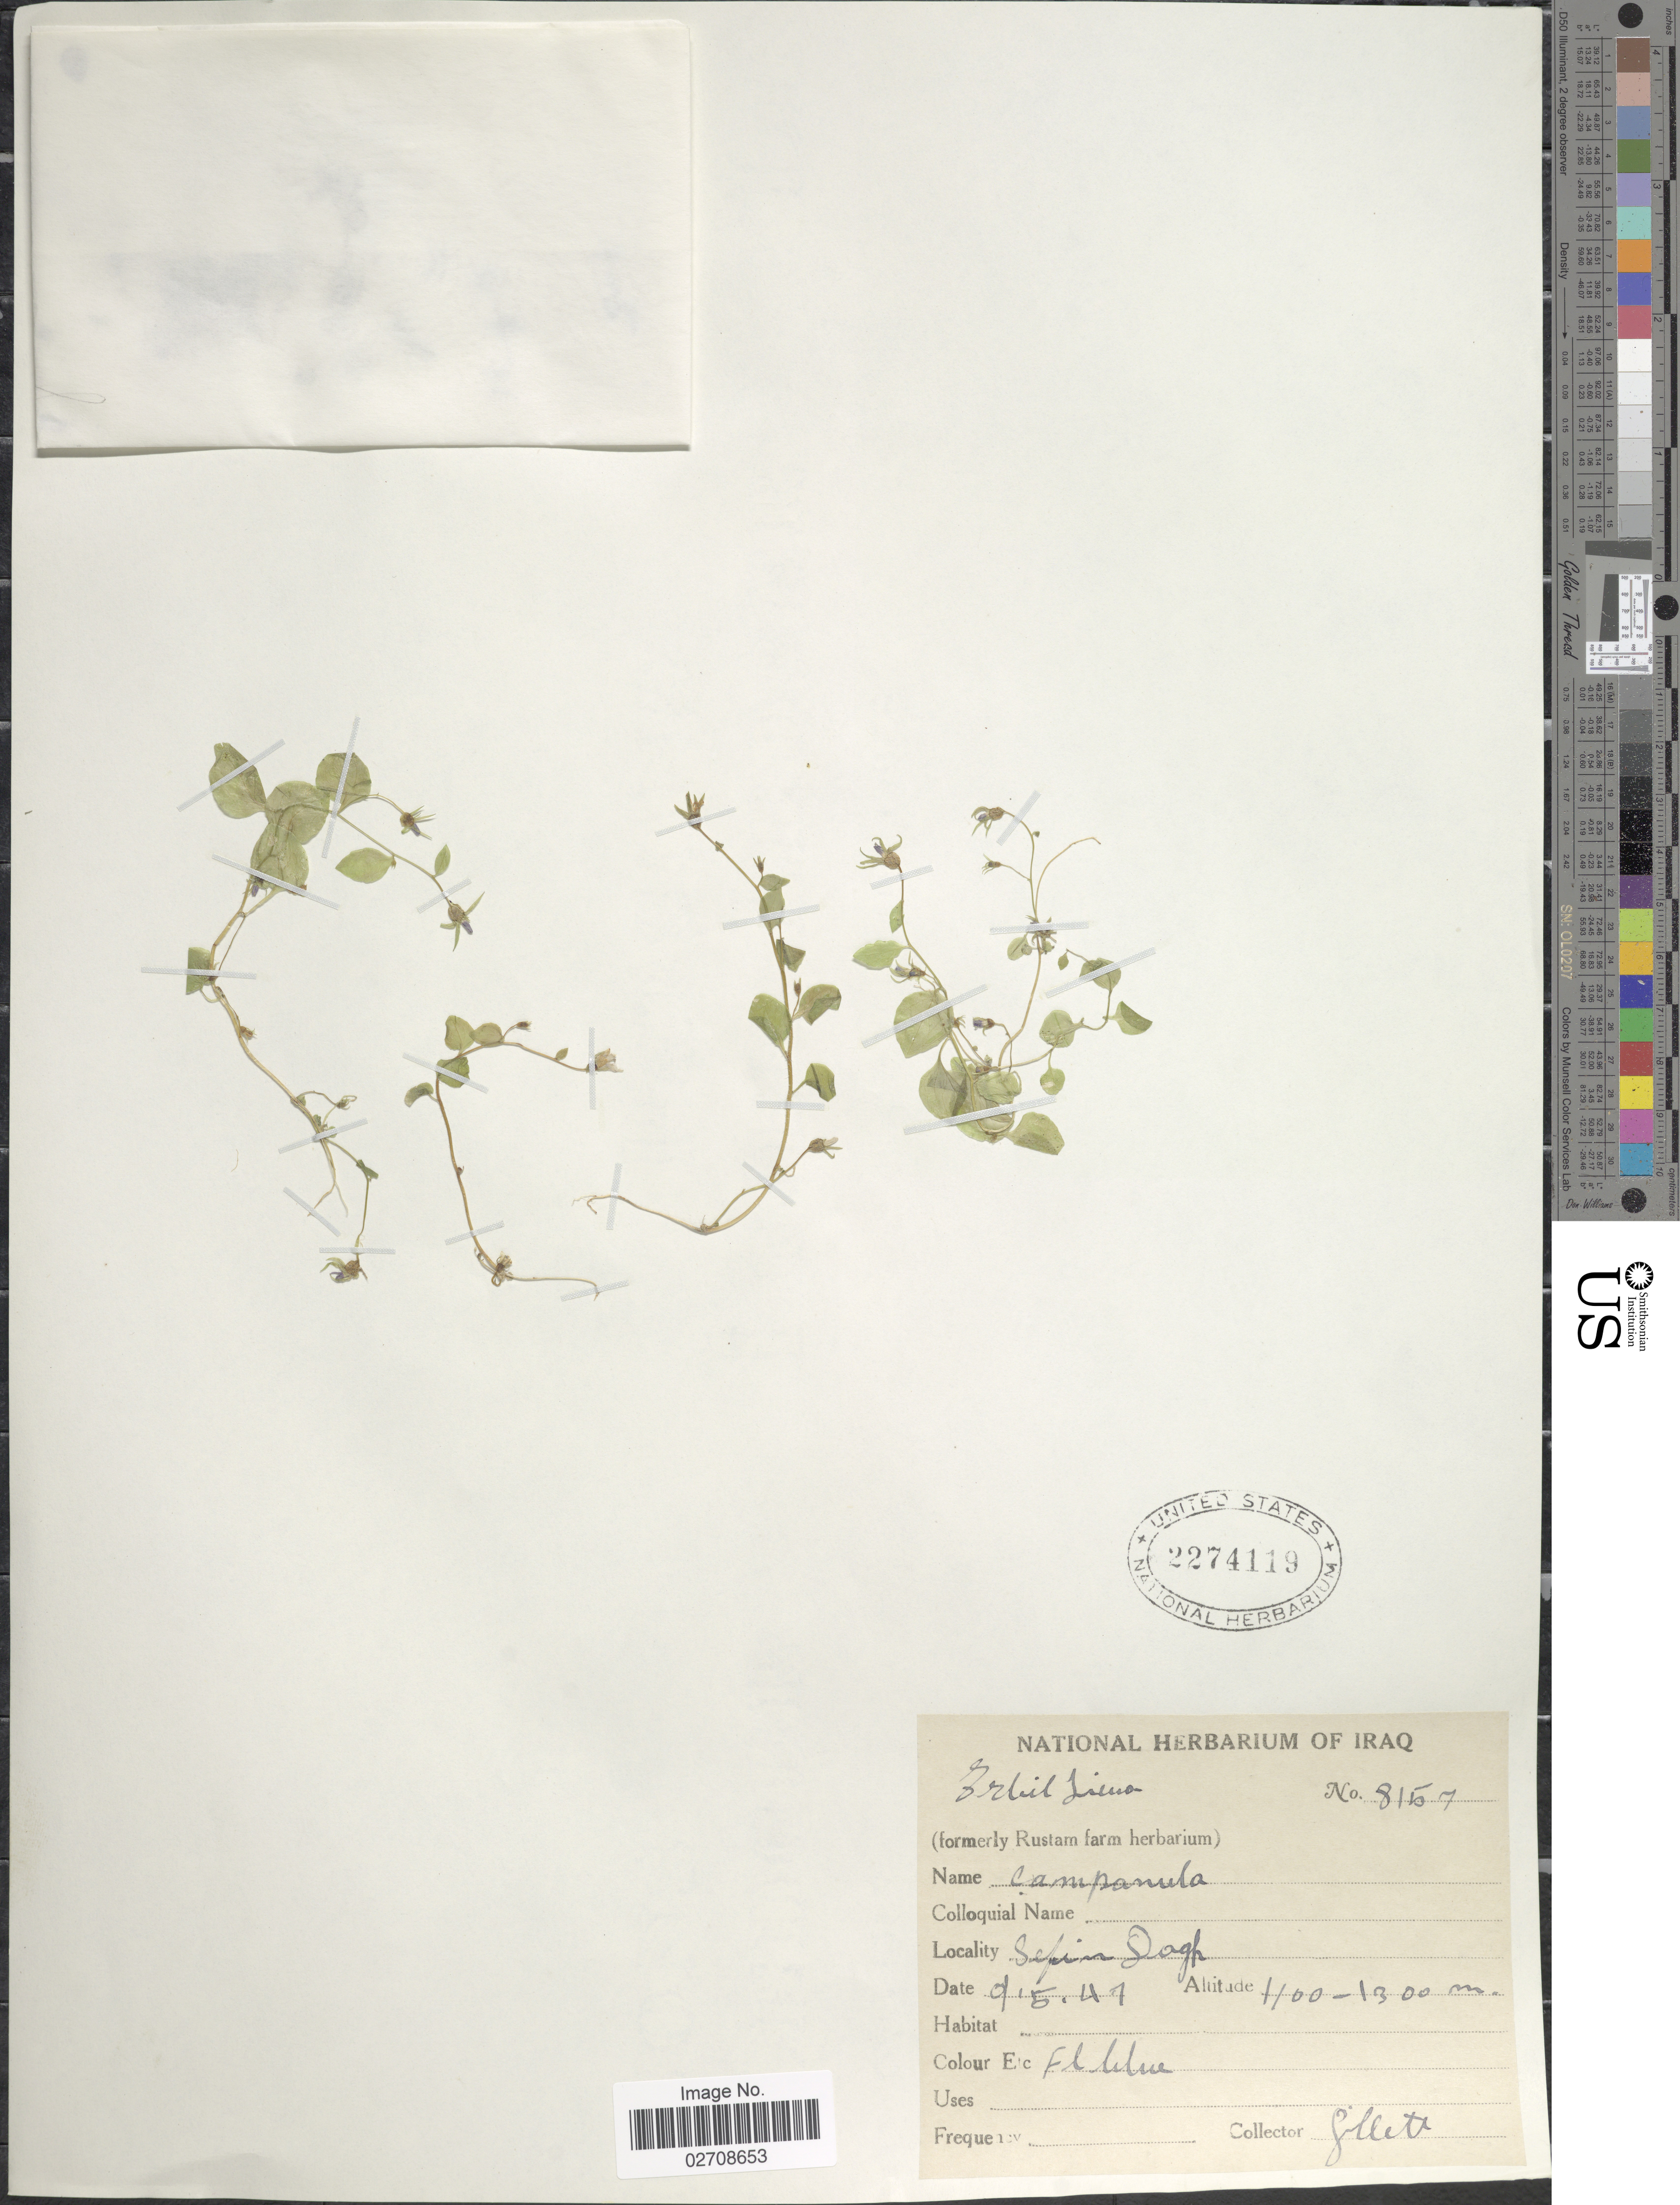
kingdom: Plantae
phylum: Tracheophyta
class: Magnoliopsida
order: Asterales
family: Campanulaceae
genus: Campanula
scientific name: Campanula sp.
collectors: Gillett, --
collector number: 8157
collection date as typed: Transcribed d/m/y: 9/5/47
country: Iraq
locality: Erbil Liwa, Sefin Dagh.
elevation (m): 1100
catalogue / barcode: US 2274119